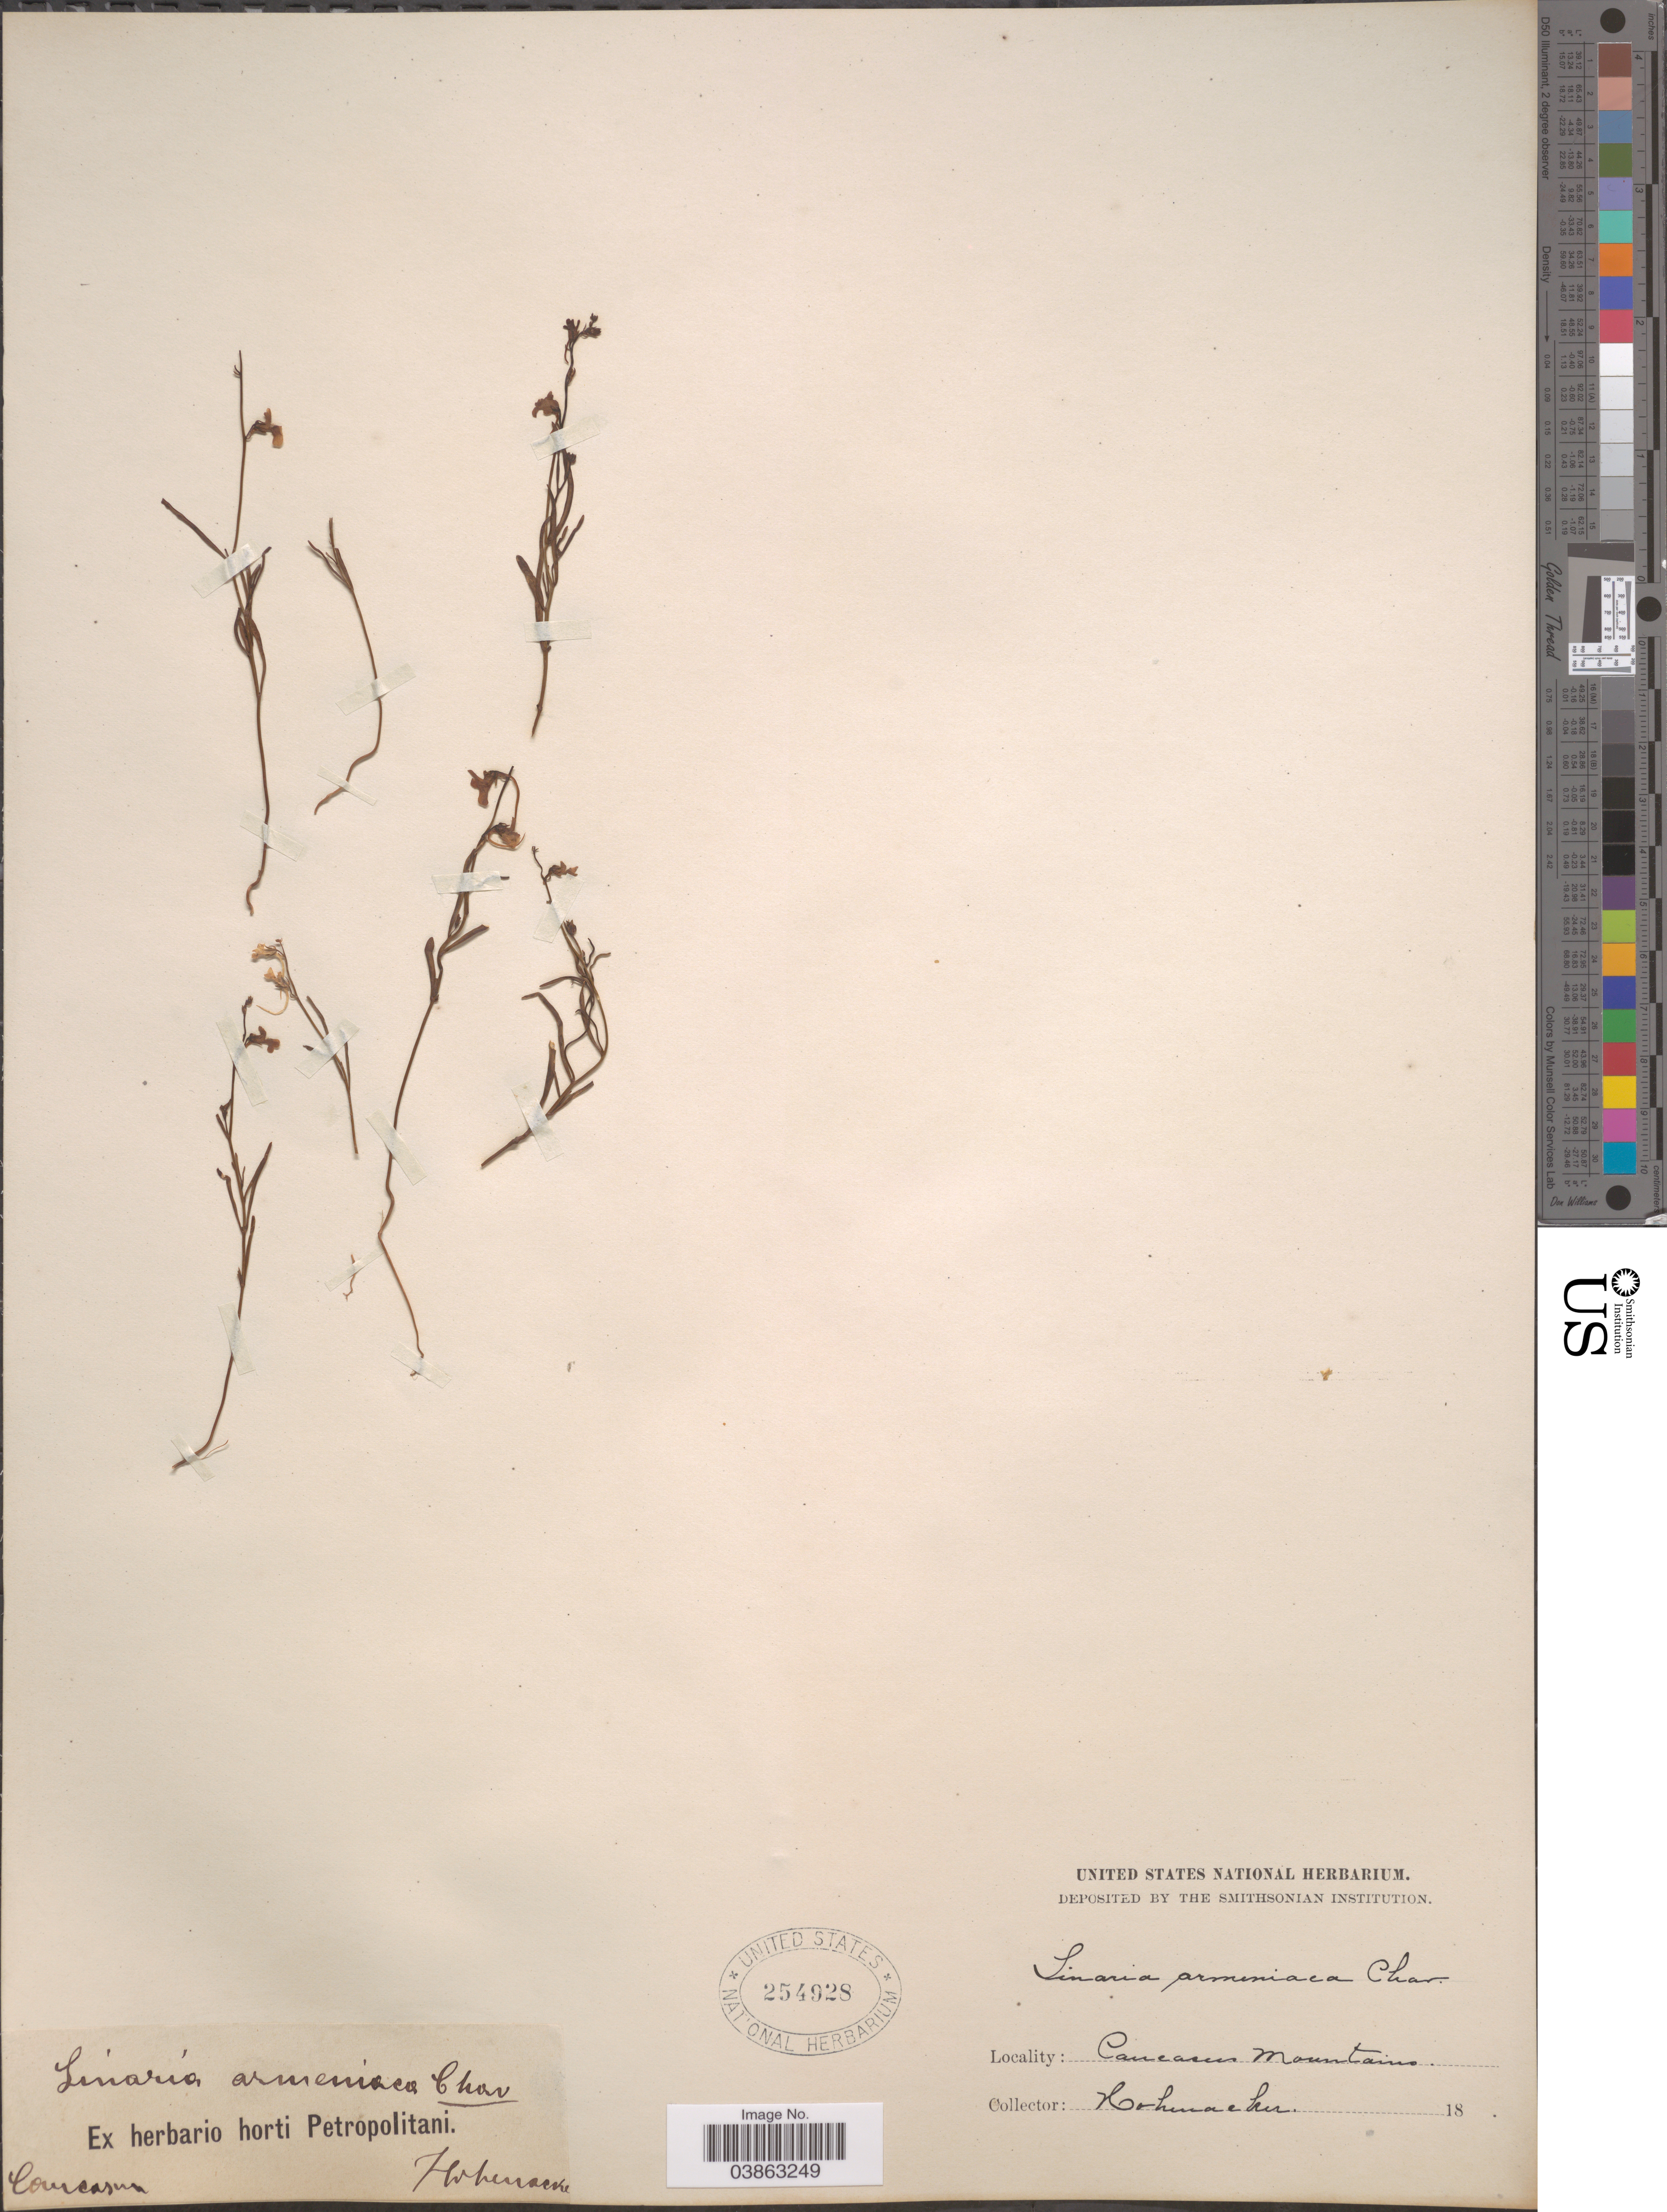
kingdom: Plantae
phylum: Tracheophyta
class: Magnoliopsida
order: Lamiales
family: Plantaginaceae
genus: Linaria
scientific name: Linaria armeniaca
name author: Chav.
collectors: Hohenacker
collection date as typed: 18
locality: Caucasus. Caucasus Mountains.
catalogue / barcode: US 254928